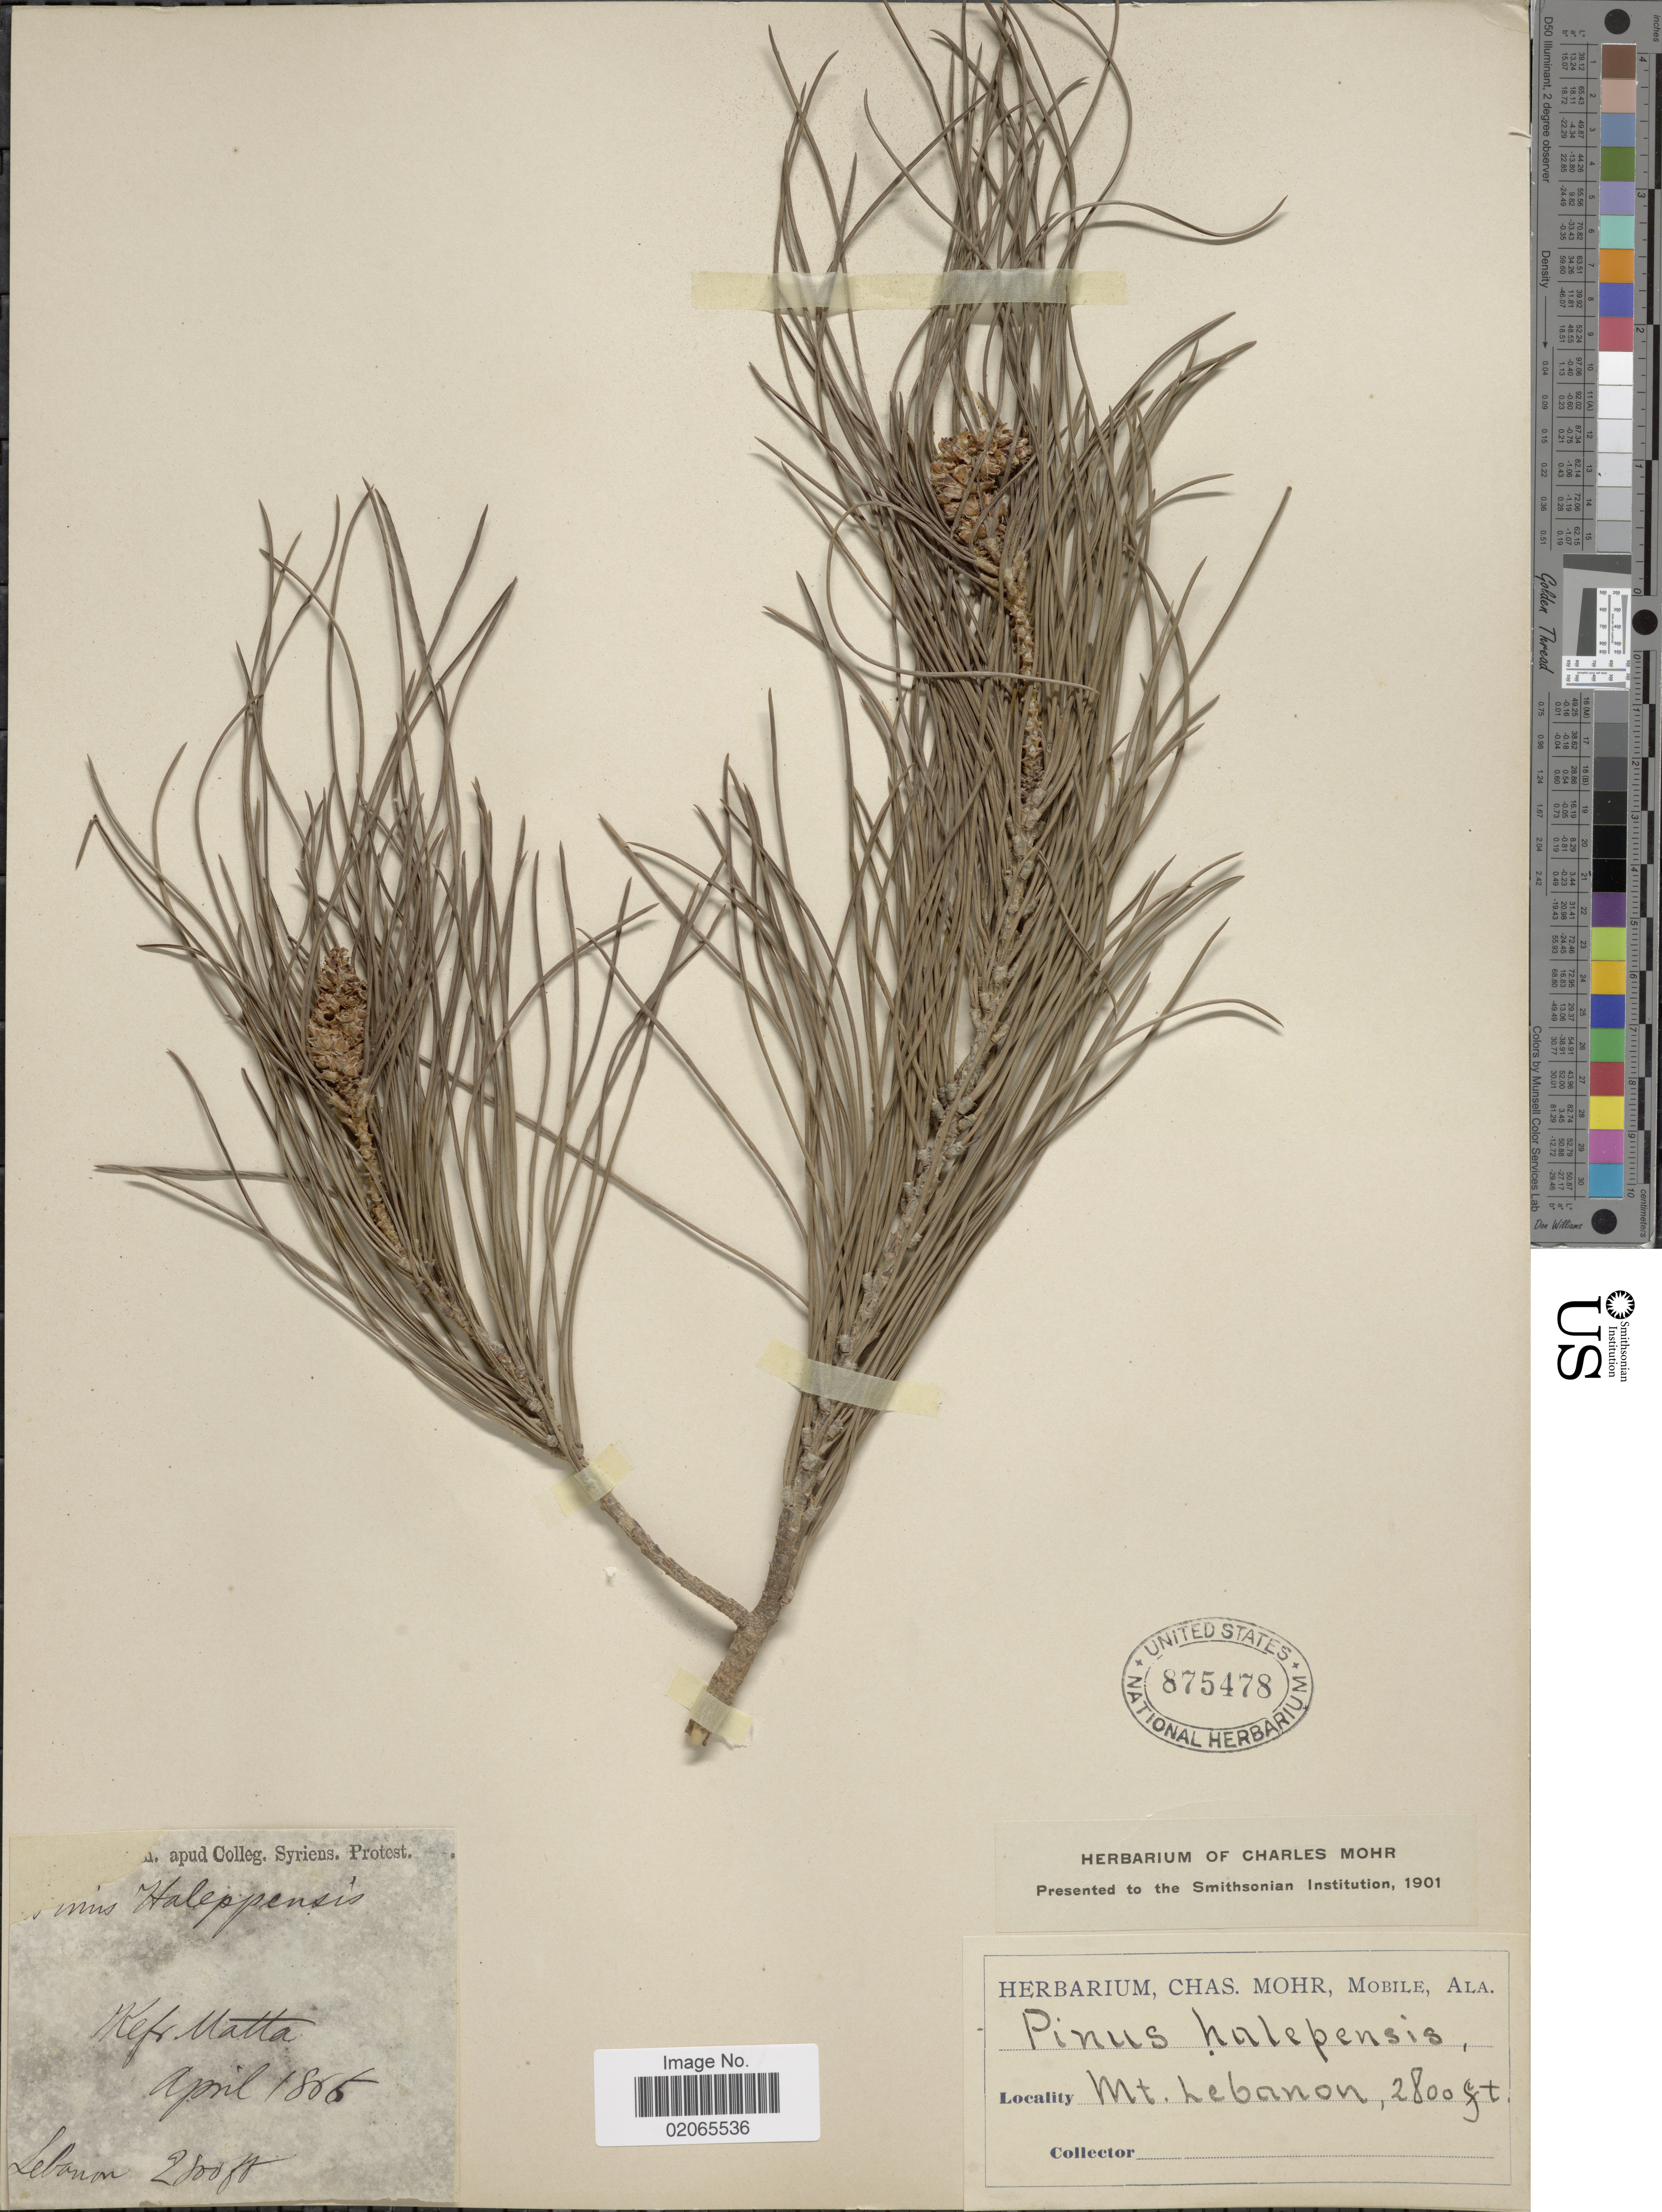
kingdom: Plantae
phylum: Tracheophyta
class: Pinopsida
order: Pinales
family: Pinaceae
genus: Pinus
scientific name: Pinus halepensis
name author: Mill.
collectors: ex herb. Charles Mohr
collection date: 1866-04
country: Lebanon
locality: Mt. Lebanon, Kefr. Matta [interpreted]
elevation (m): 853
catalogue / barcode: US 875478